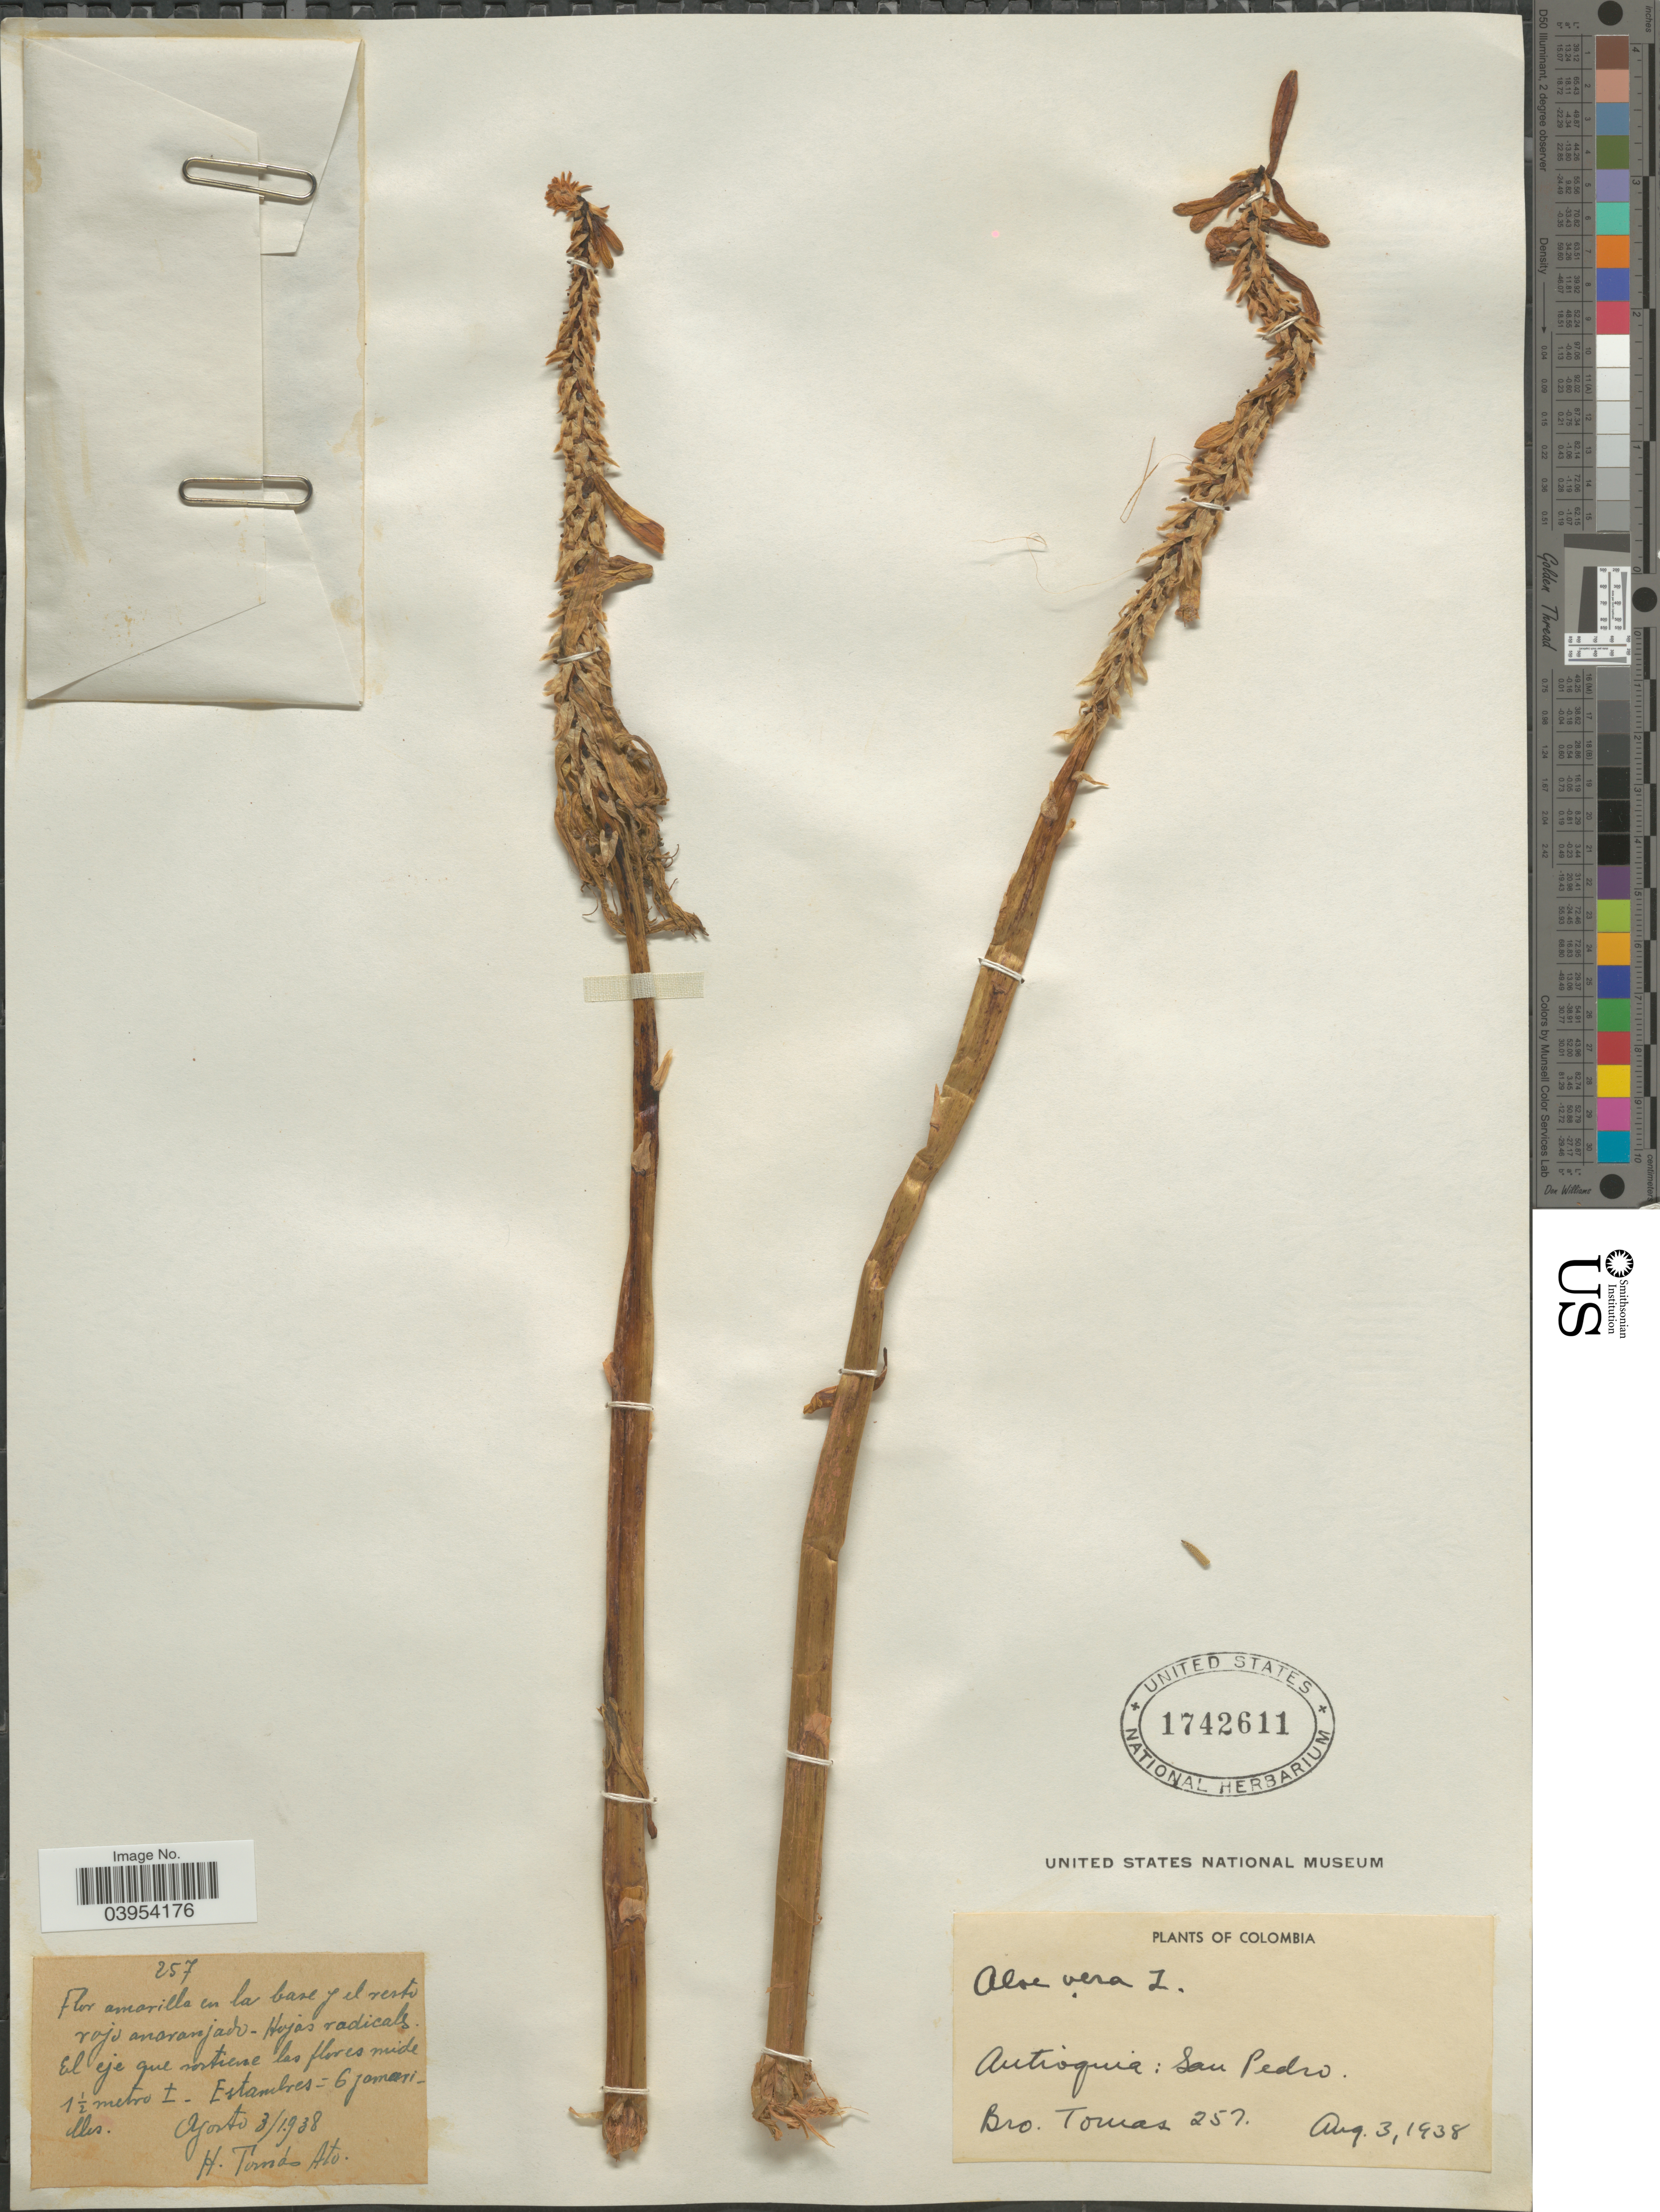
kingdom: Plantae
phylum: Tracheophyta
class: Liliopsida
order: Asparagales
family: Asphodelaceae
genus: Aloe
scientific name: Aloe vera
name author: L.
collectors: B. Tomas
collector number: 257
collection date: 1938-08-03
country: Colombia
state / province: Antioquia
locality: San Pedro.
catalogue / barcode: US 1742611